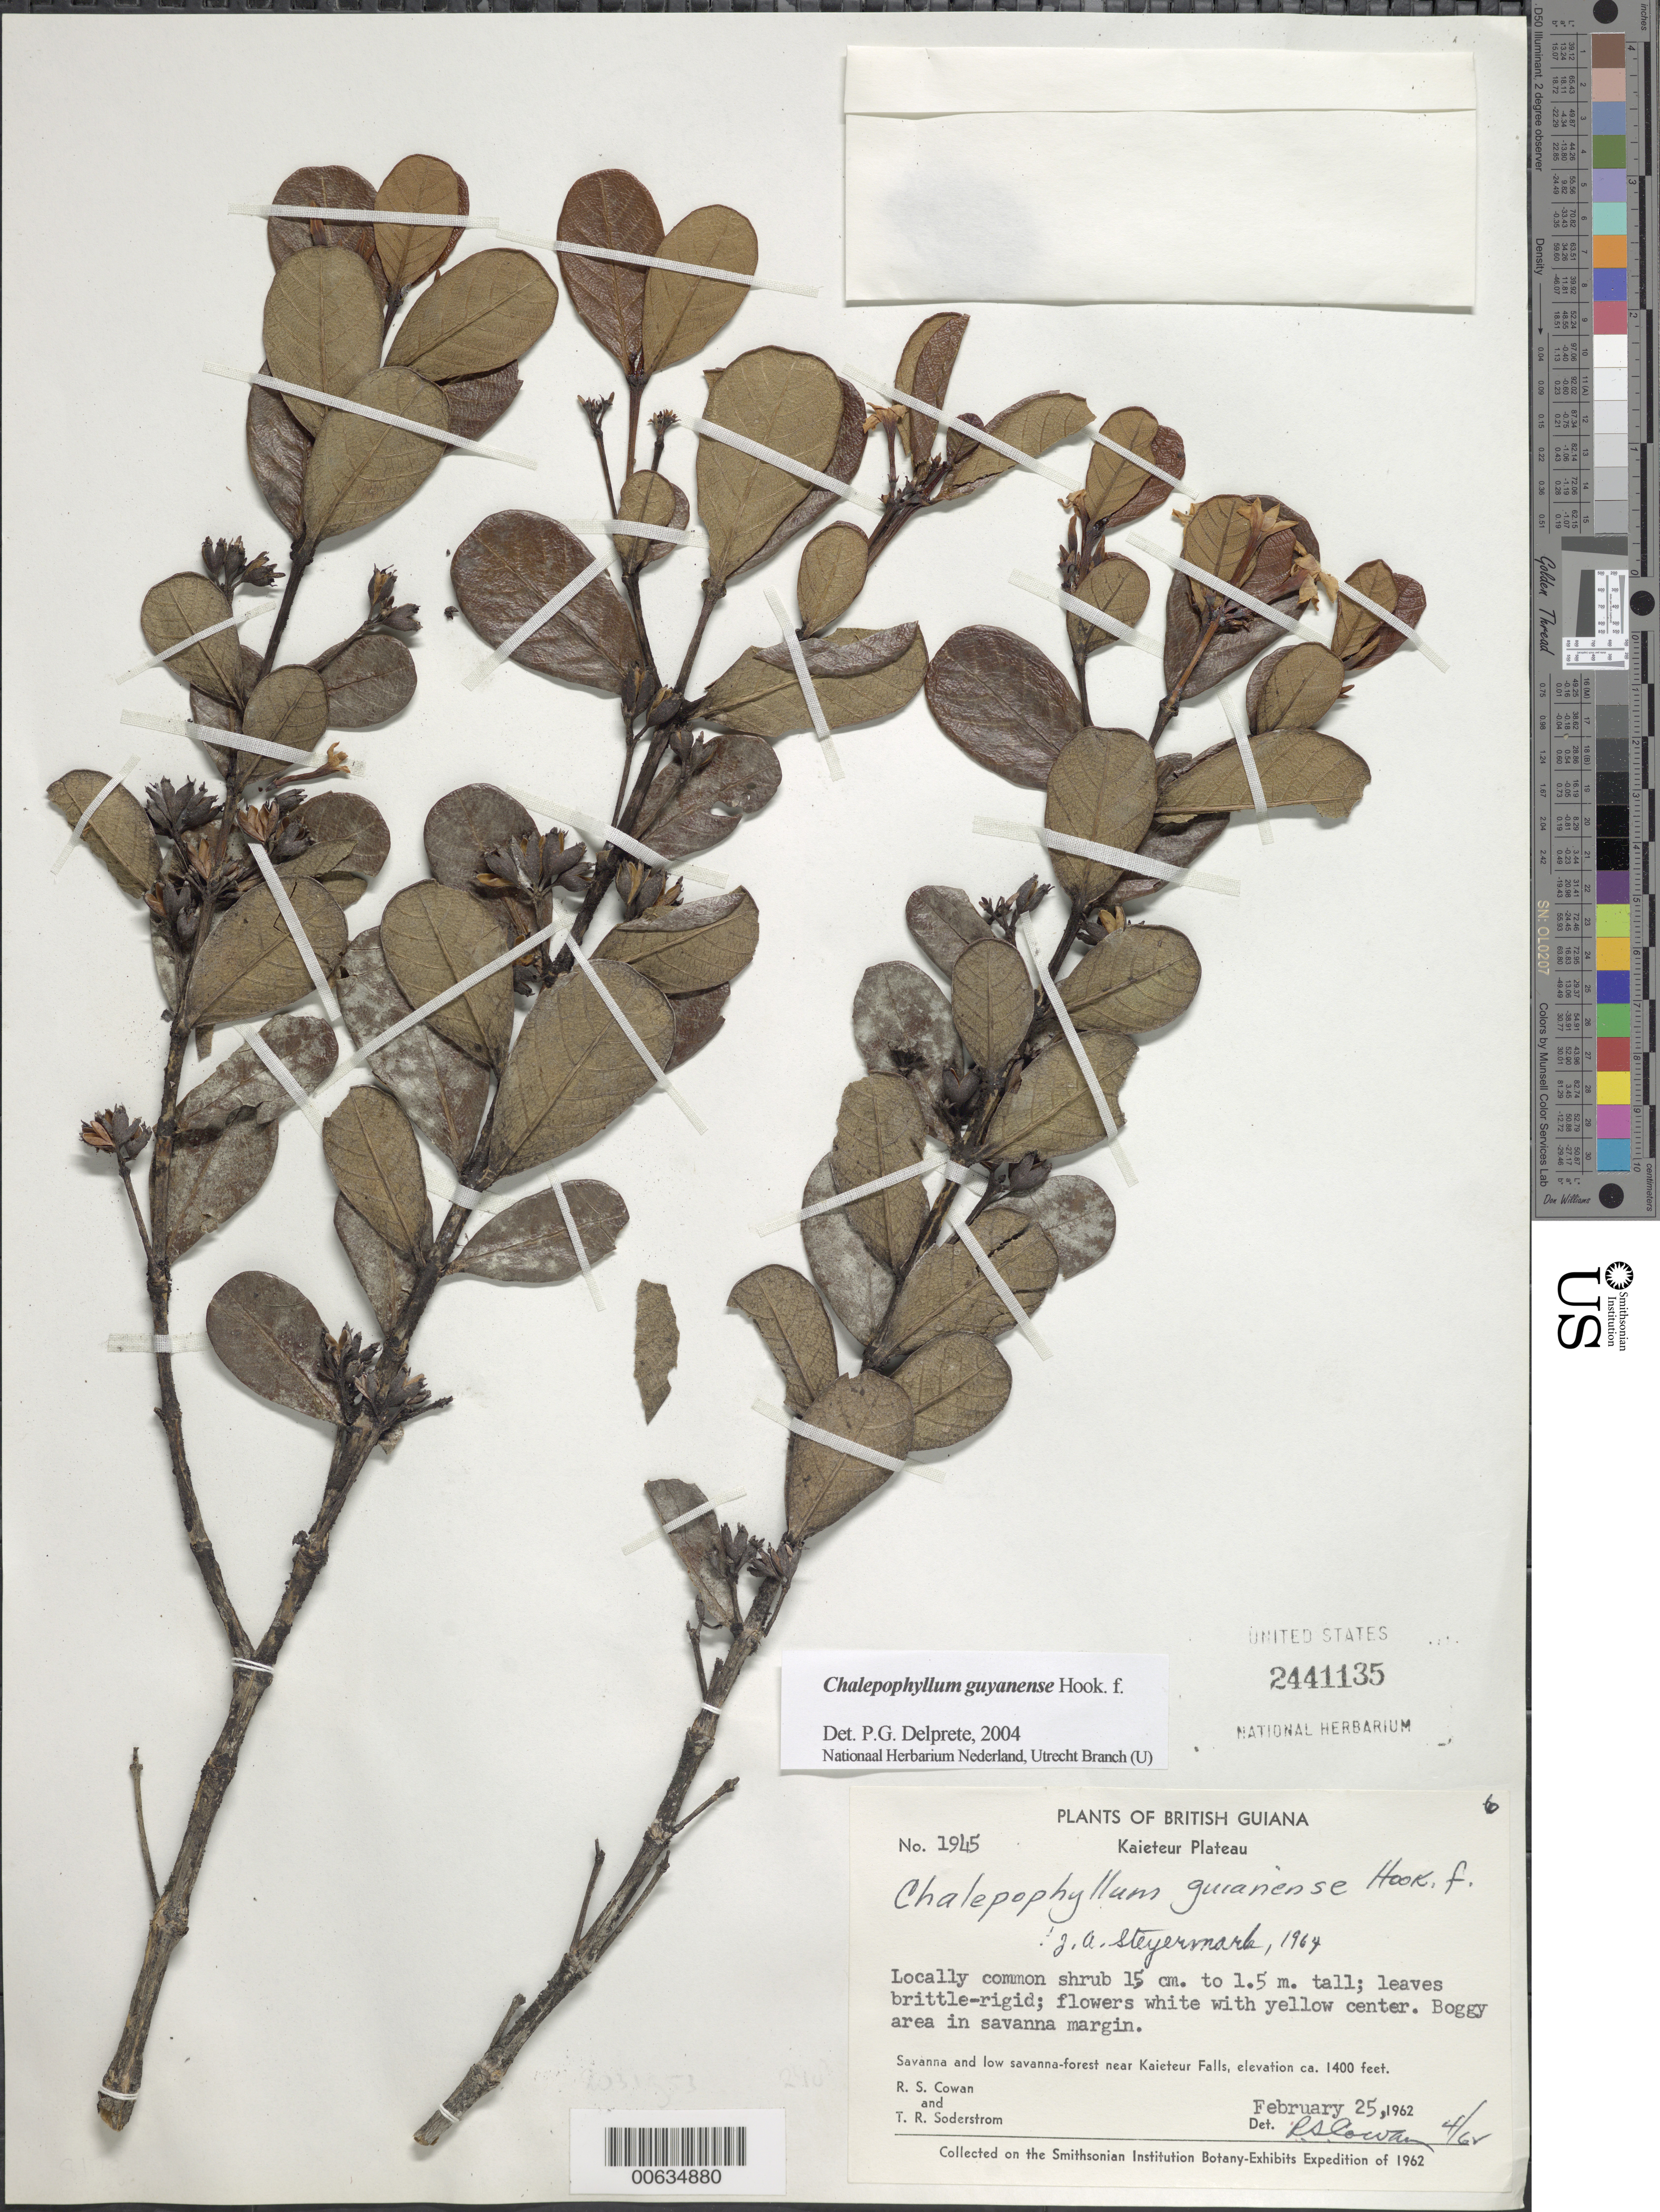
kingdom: Plantae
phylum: Tracheophyta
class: Magnoliopsida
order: Gentianales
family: Rubiaceae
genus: Chalepophyllum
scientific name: Chalepophyllum guianense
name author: Hook. f.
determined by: Steyermark, Julian A., (VEN)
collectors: R. S. Cowan & T. R. Soderstrom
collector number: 1945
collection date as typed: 25-Feb-62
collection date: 1962-02-25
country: Guyana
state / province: Potaro-Siparuni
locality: Kaieteur Plateau, Potaro River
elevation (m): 427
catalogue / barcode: US 2441135